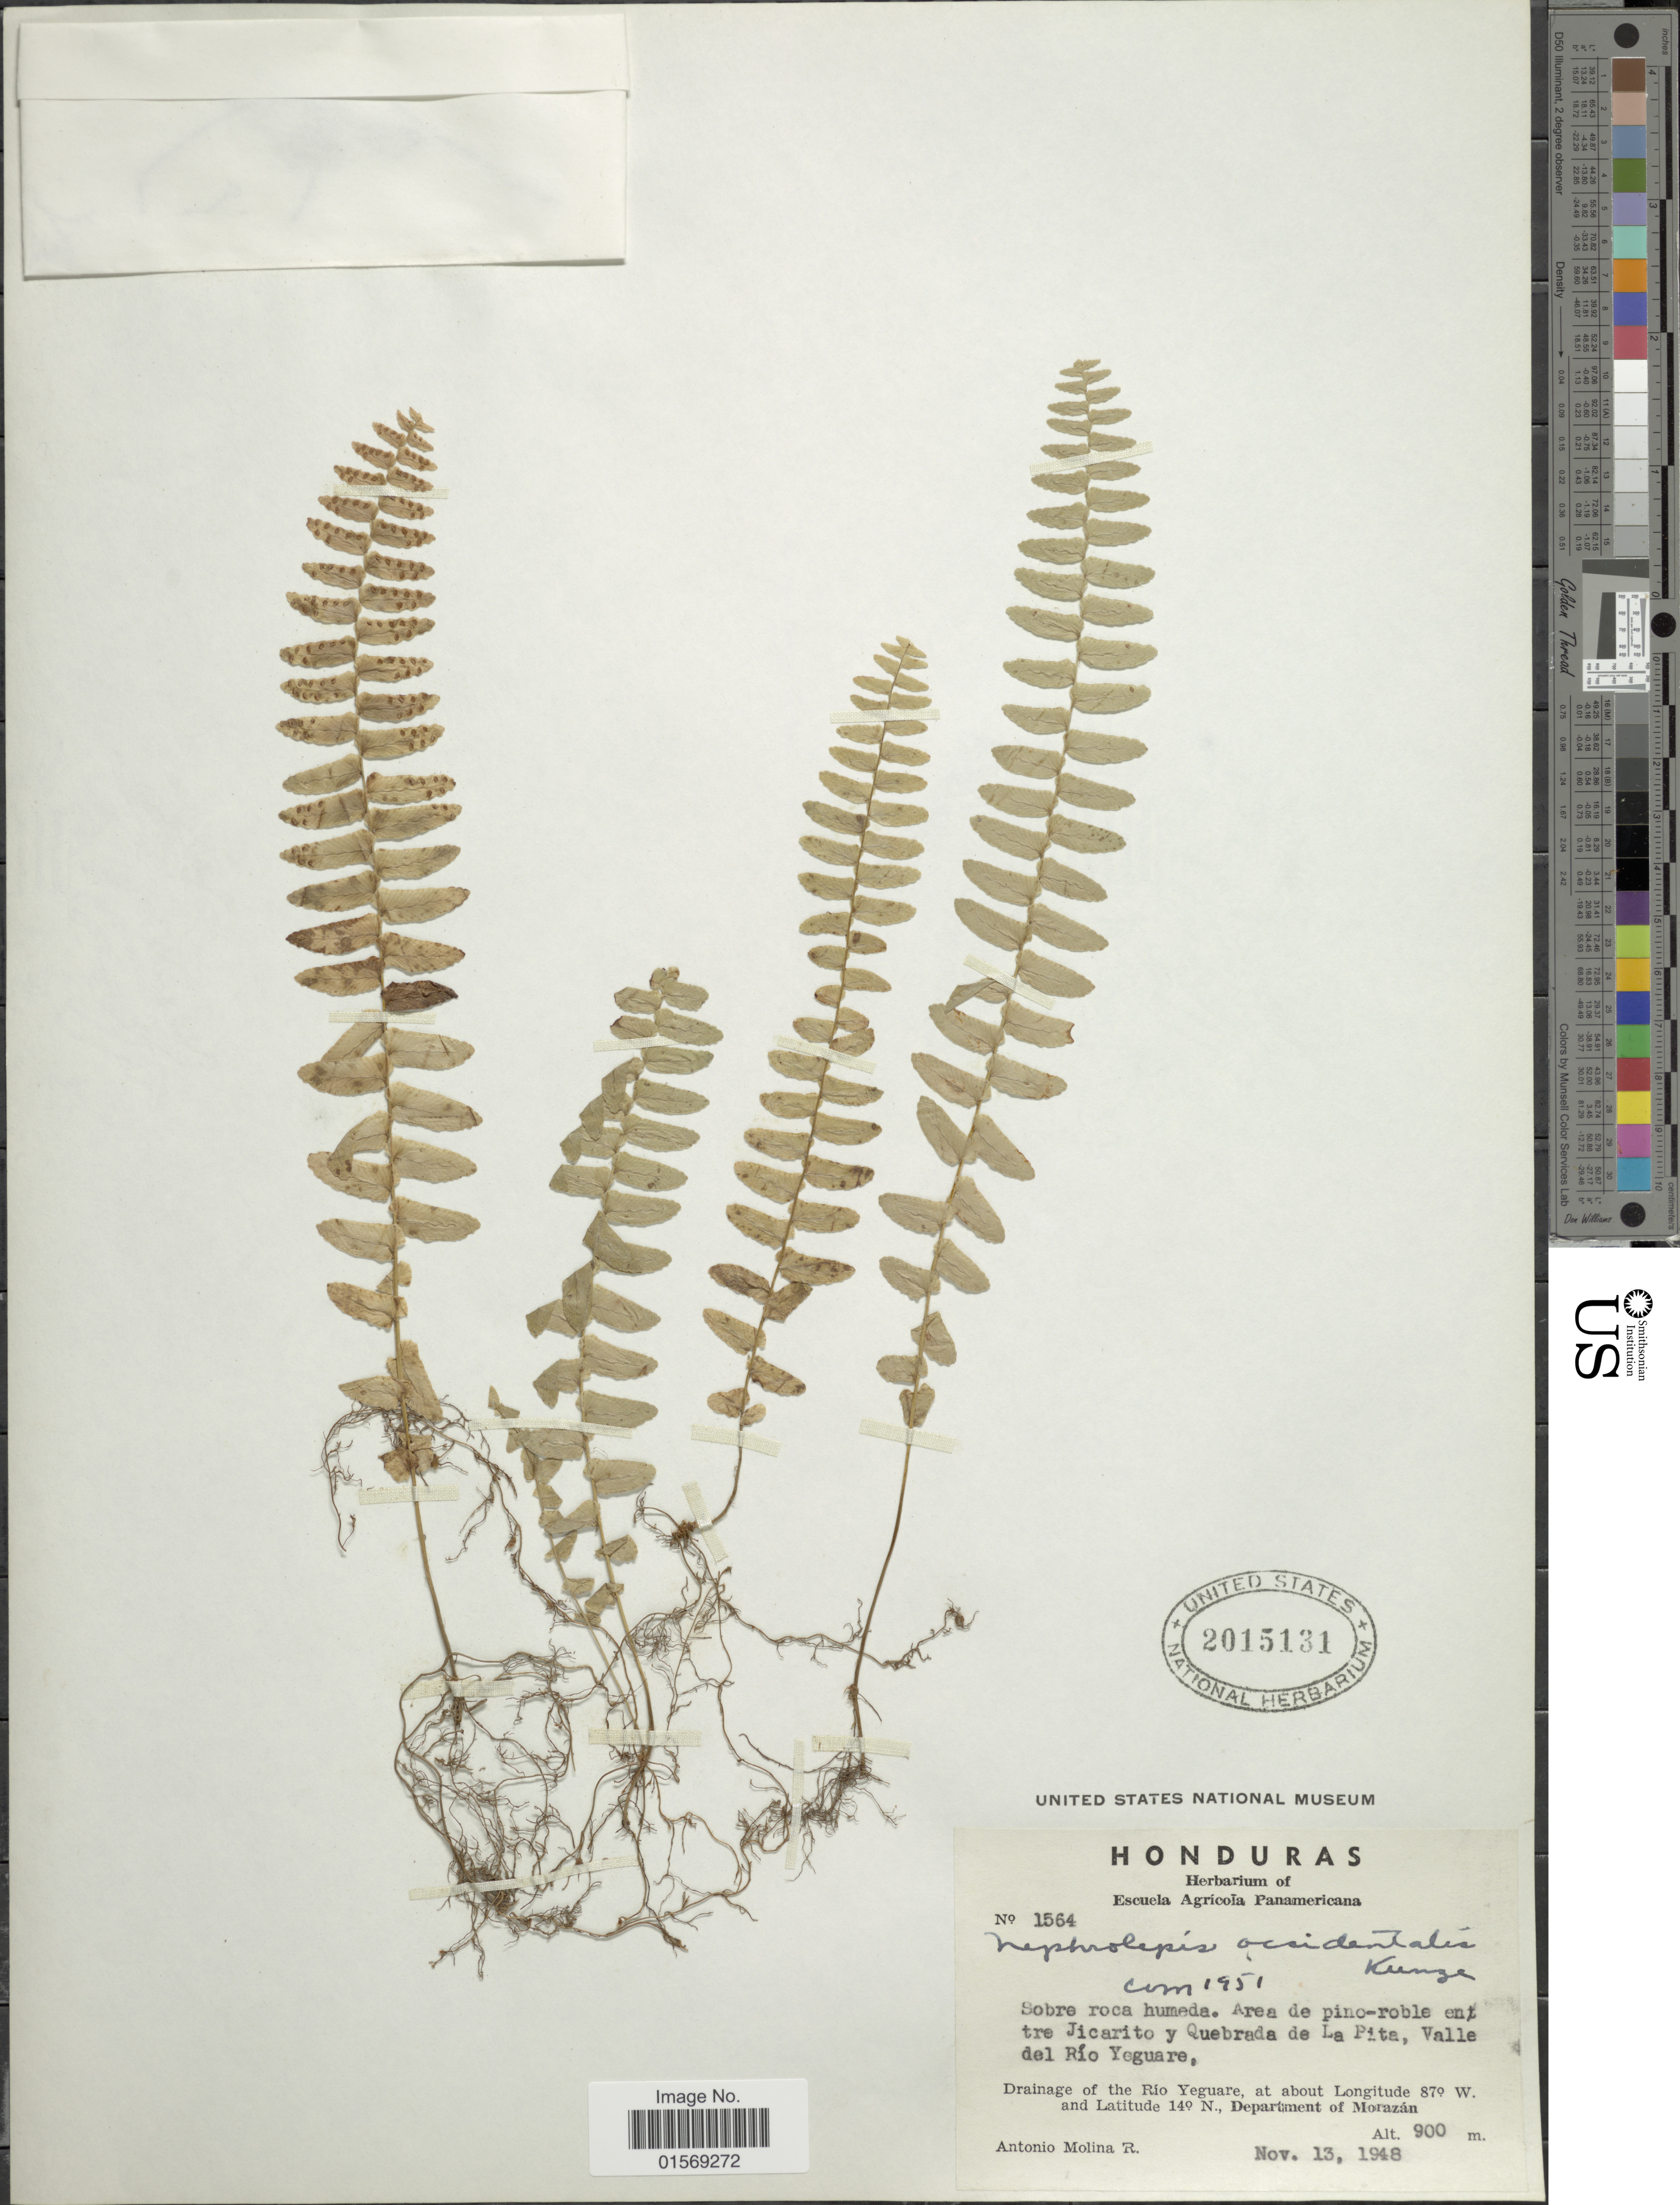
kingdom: Plantae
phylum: Tracheophyta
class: Polypodiopsida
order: Polypodiales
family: Nephrolepidaceae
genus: Nephrolepis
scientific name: Nephrolepis undulata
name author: J. Sm.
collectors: A. Molina R.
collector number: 1564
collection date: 1948-11-13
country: Honduras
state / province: Fco. Morazán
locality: Honduras. Area de pino-roble entre Jicarito y Quebrada de La Pita, Valle del Rio Yeguare. Drainage of the Rio Yeguare, Department of Morazan.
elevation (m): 900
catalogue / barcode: US 2015131